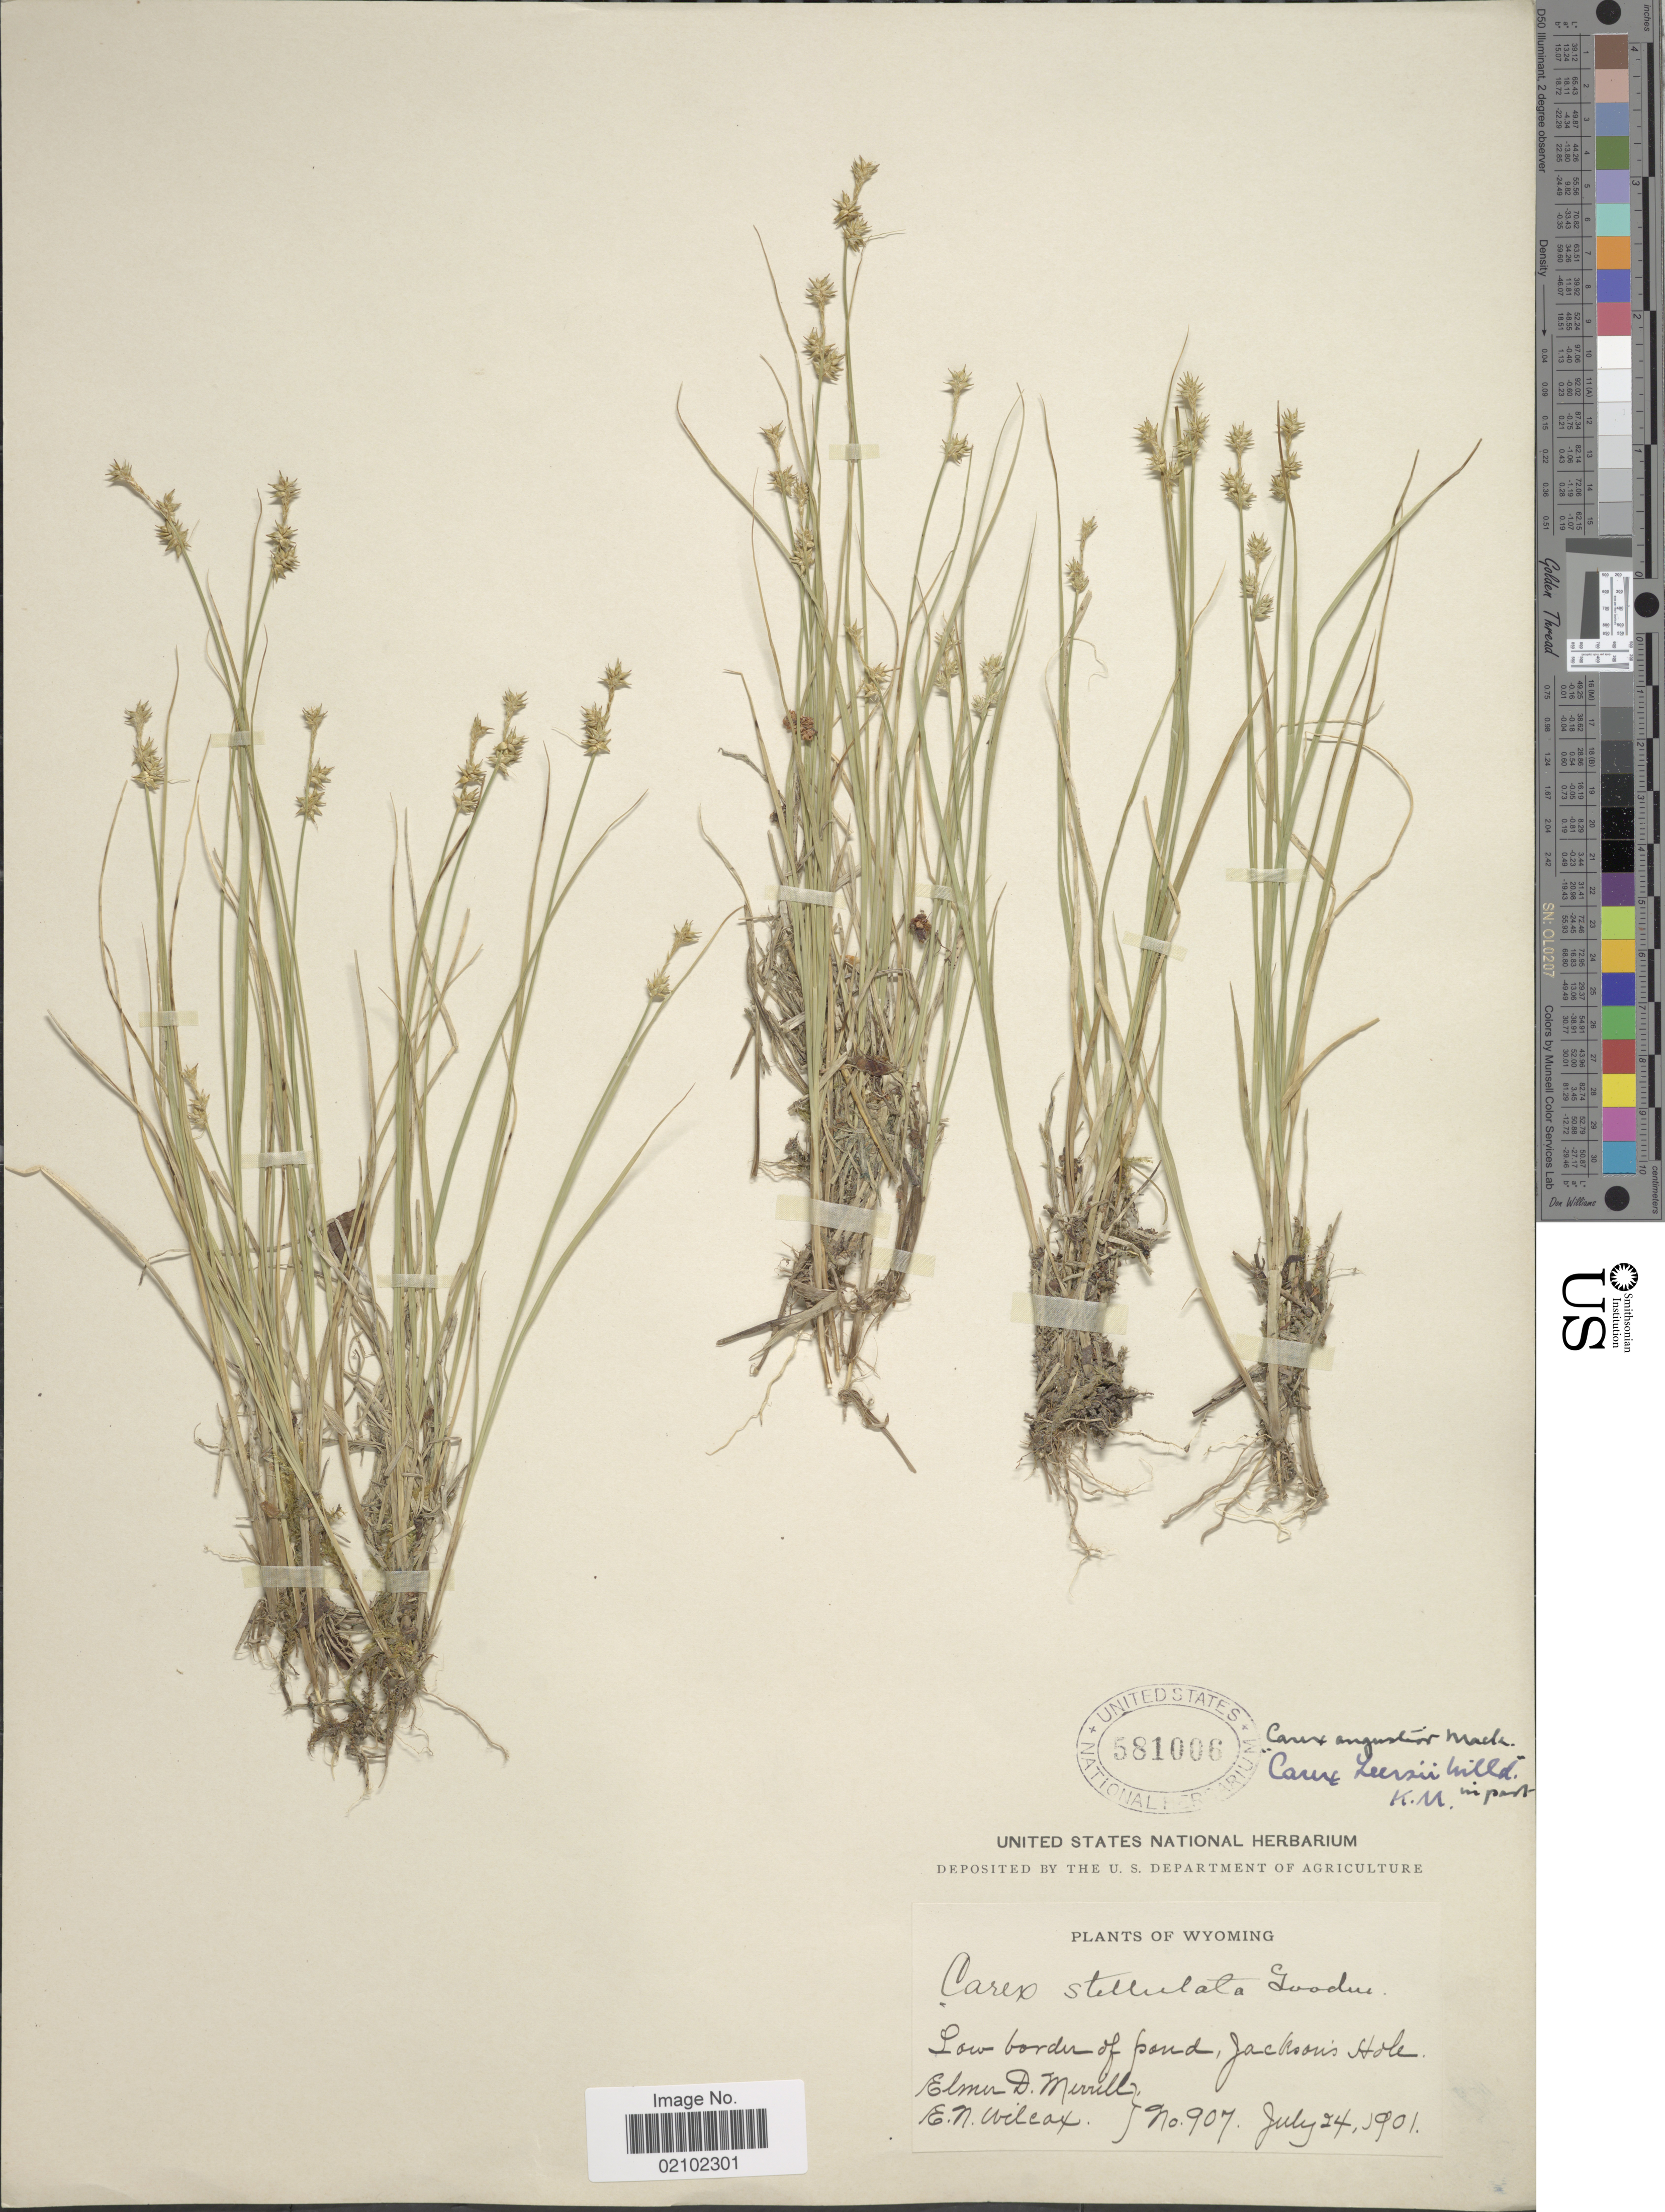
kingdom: Plantae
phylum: Tracheophyta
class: Liliopsida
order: Poales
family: Cyperaceae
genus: Carex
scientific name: Carex echinata subsp. echinata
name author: Murray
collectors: E. D. Merrill & E. Wilcox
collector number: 907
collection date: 1901-07-24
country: United States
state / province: Wyoming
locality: Low border of pond, Jackson's Hole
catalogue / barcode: US 581006